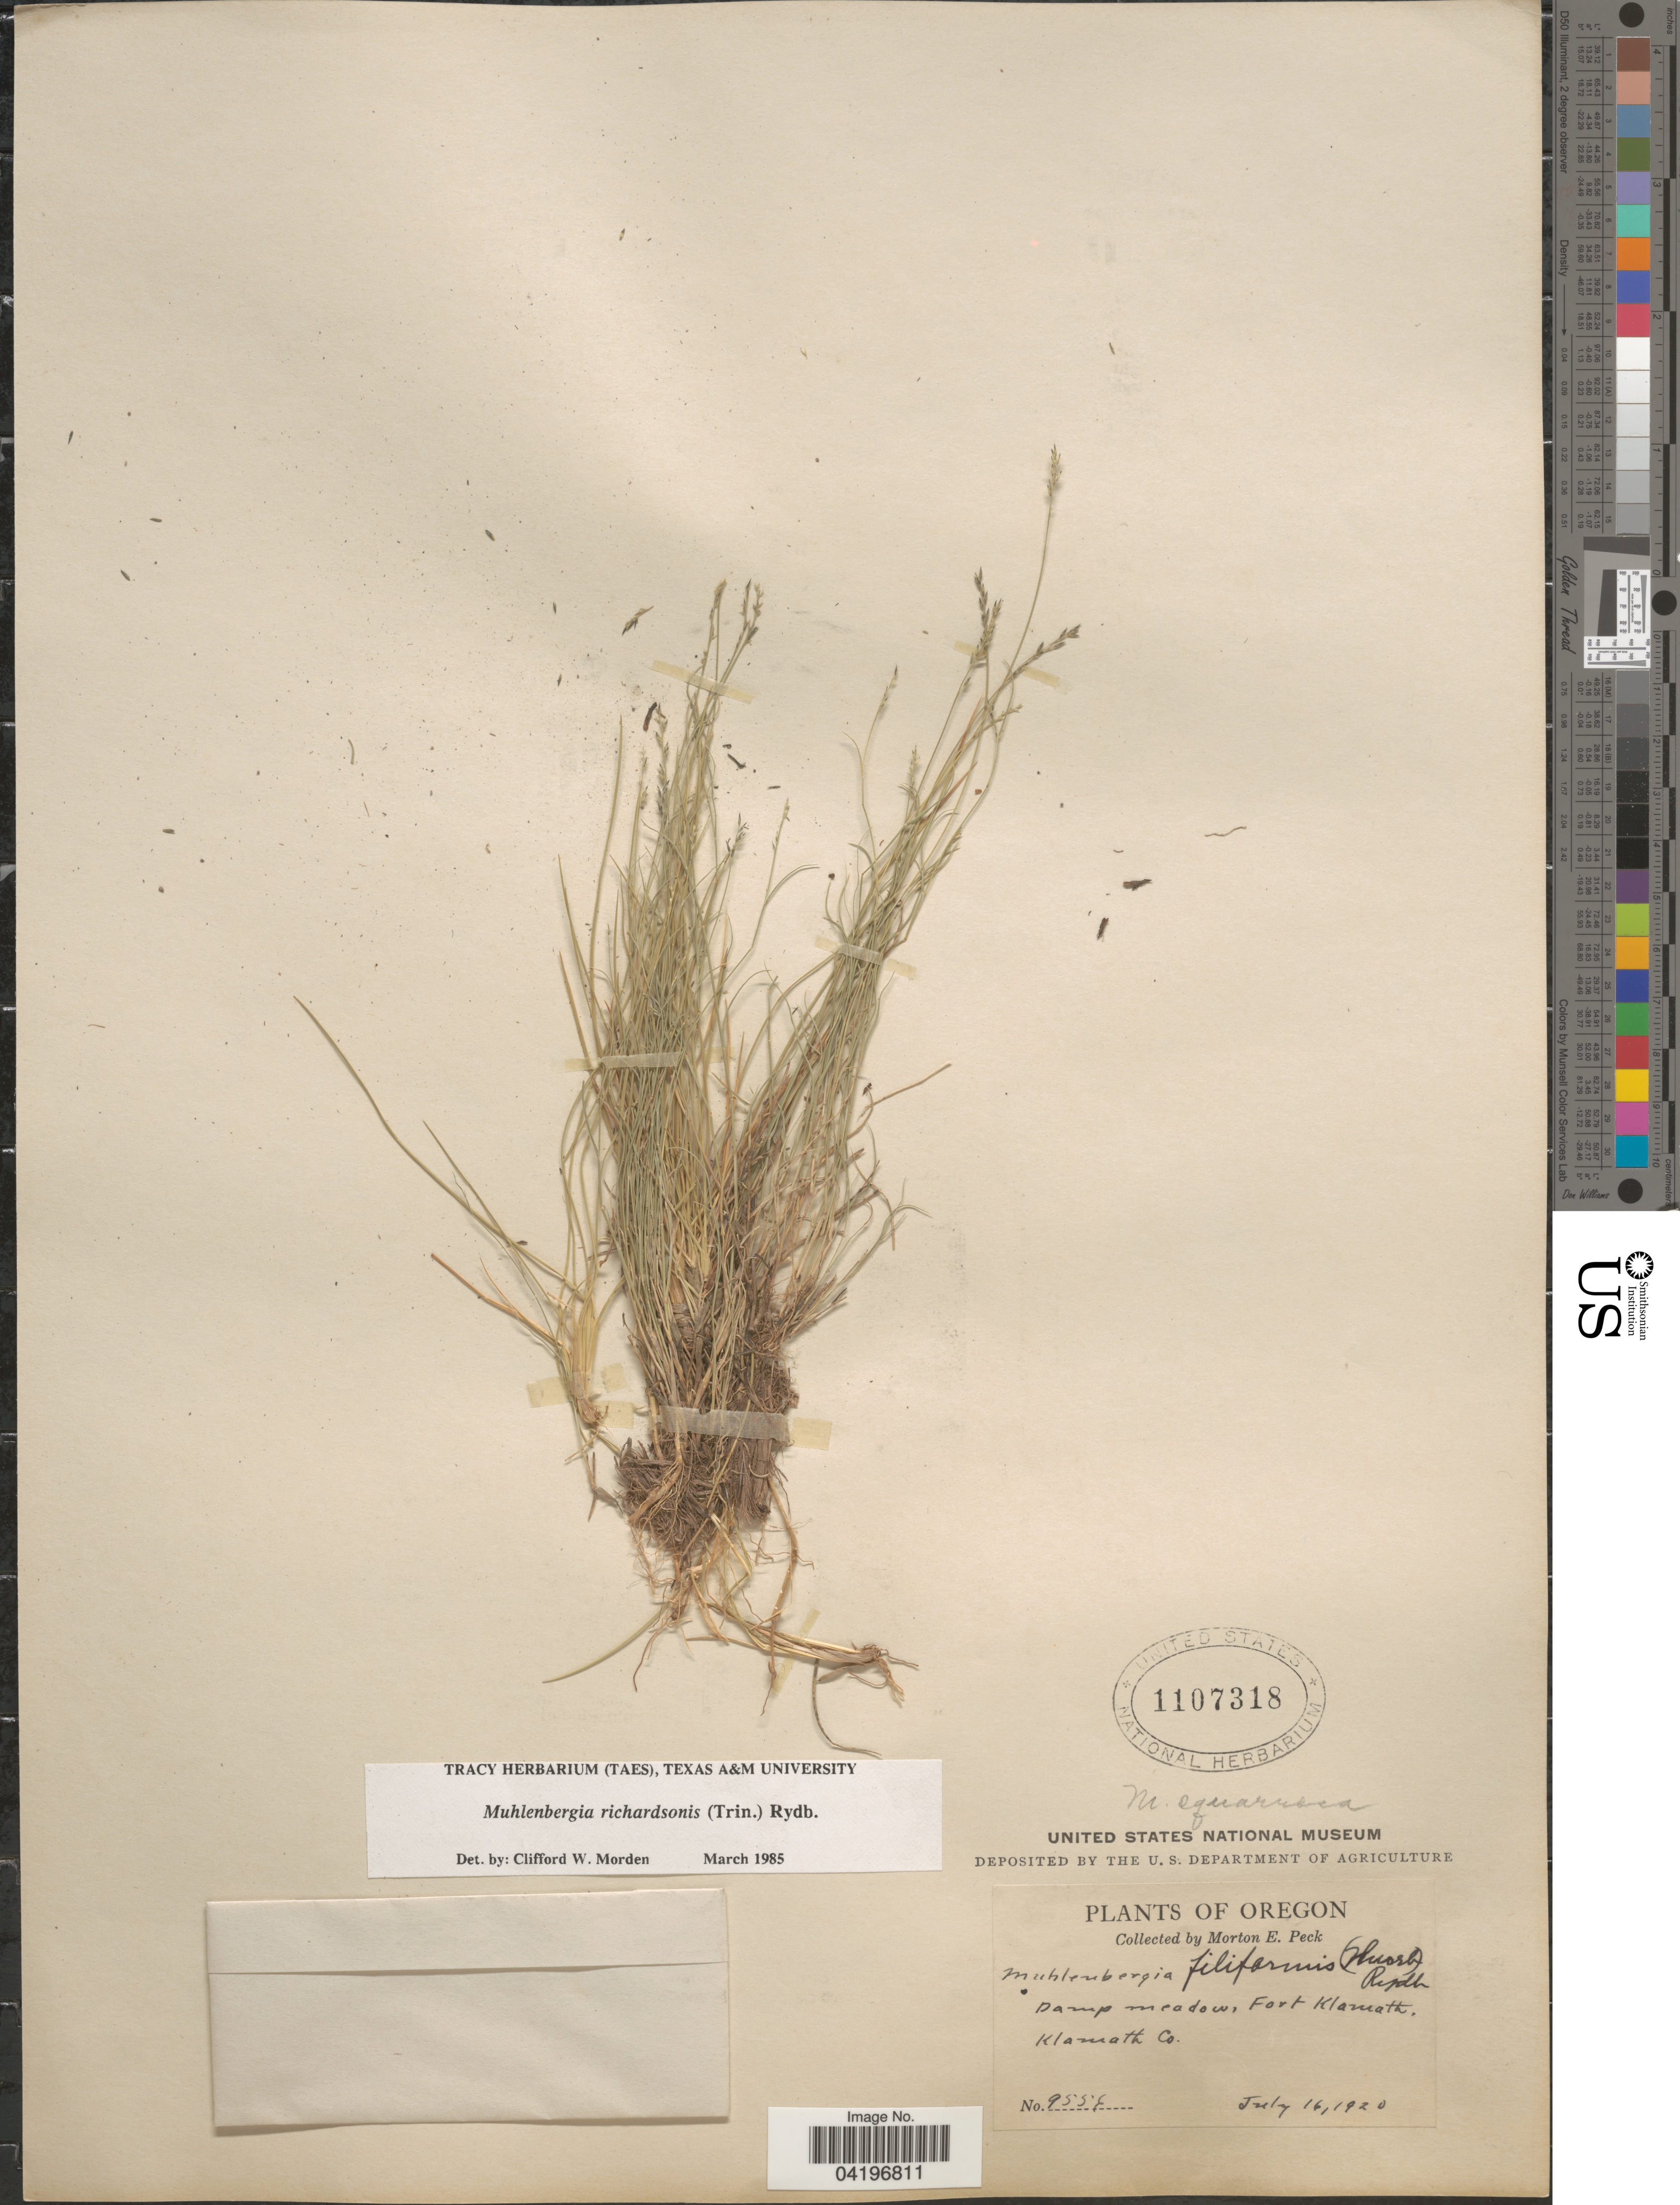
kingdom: Plantae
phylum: Tracheophyta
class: Liliopsida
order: Poales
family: Poaceae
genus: Muhlenbergia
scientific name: Muhlenbergia richardsonis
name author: (Trin.) Rydb.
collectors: M. E. Peck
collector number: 9556*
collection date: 1920-07-16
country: United States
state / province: Oregon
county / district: Klamath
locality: Damp meadow, Fort Klamath, Klamath Co.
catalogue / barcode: US 1107318